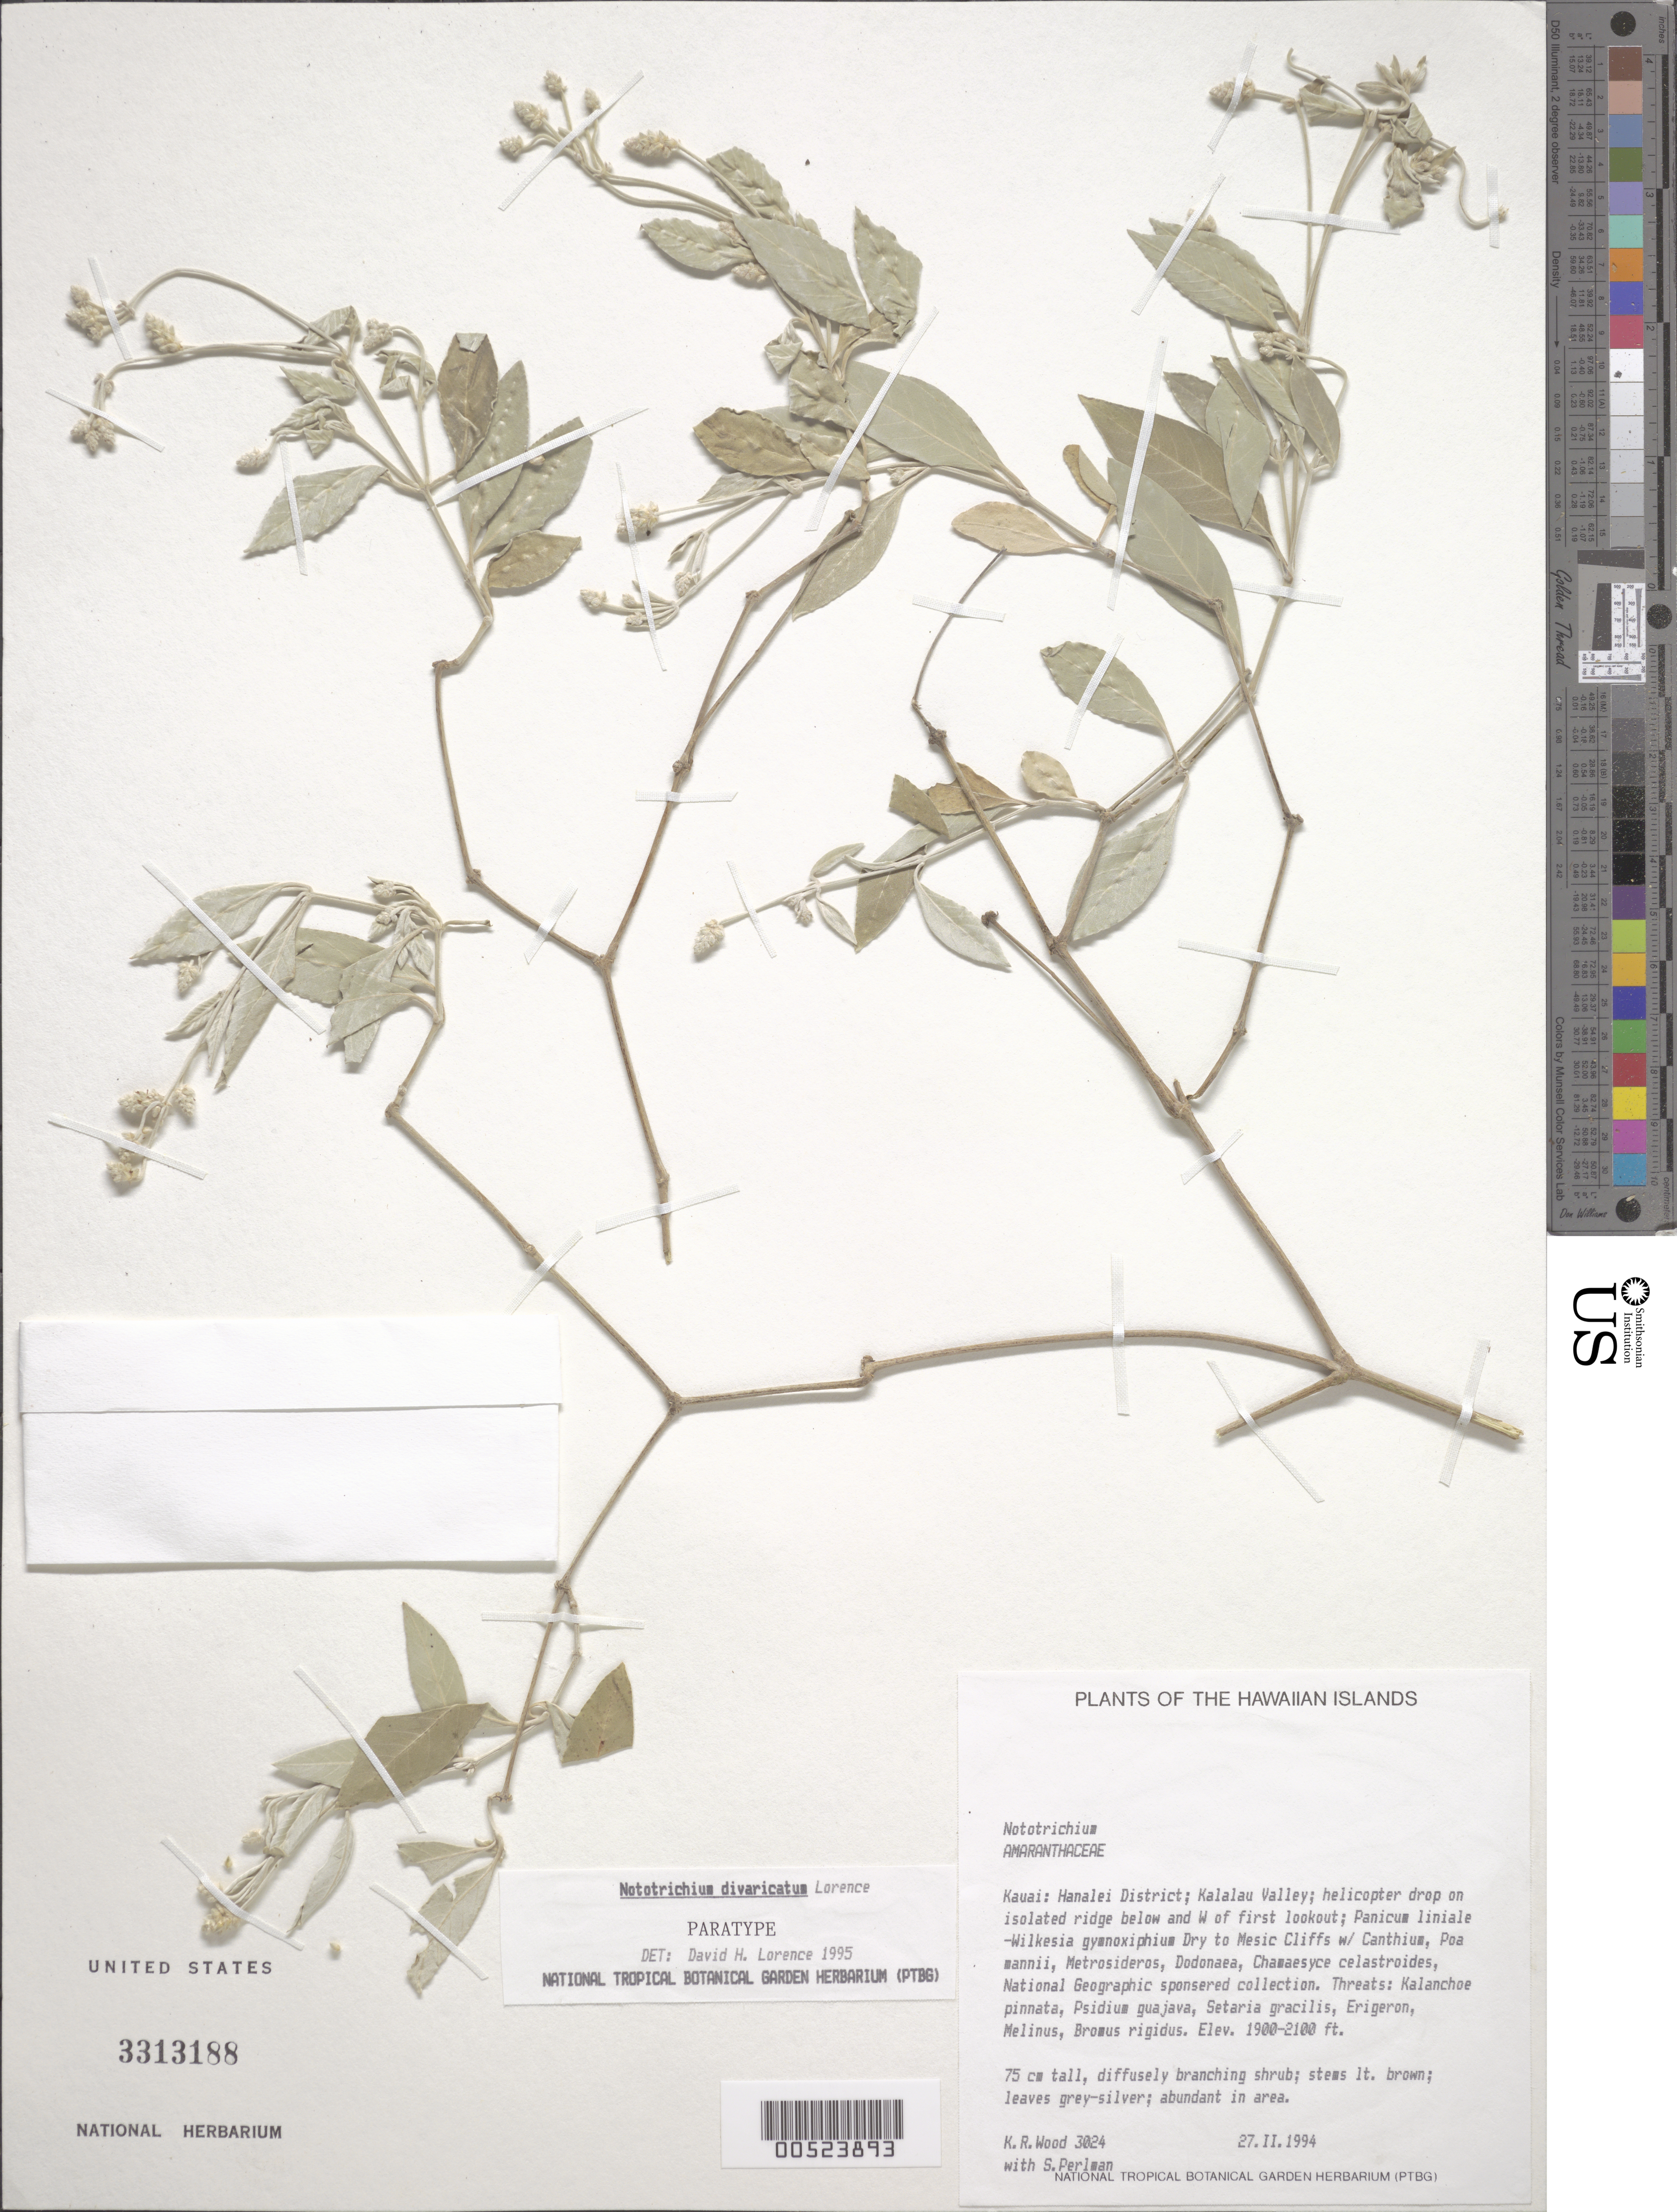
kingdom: Plantae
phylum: Tracheophyta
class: Magnoliopsida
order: Caryophyllales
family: Amaranthaceae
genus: Achyranthes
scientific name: Achyranthes divaricata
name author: (Lorence) Di Vincenzo et al.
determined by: Wagner, W. L., (BOT), Smithsonian Institution - National Museum of Natural History (UNITED STATES)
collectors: K. R. Wood & S. Perlam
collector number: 3024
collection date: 1994-02-27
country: United States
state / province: Hawaii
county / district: Kauai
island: Kaua'i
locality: The Hawaiian Islands. Kauai: Hanalei District; Kalalau Valley.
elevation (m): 579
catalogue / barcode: US 3313188